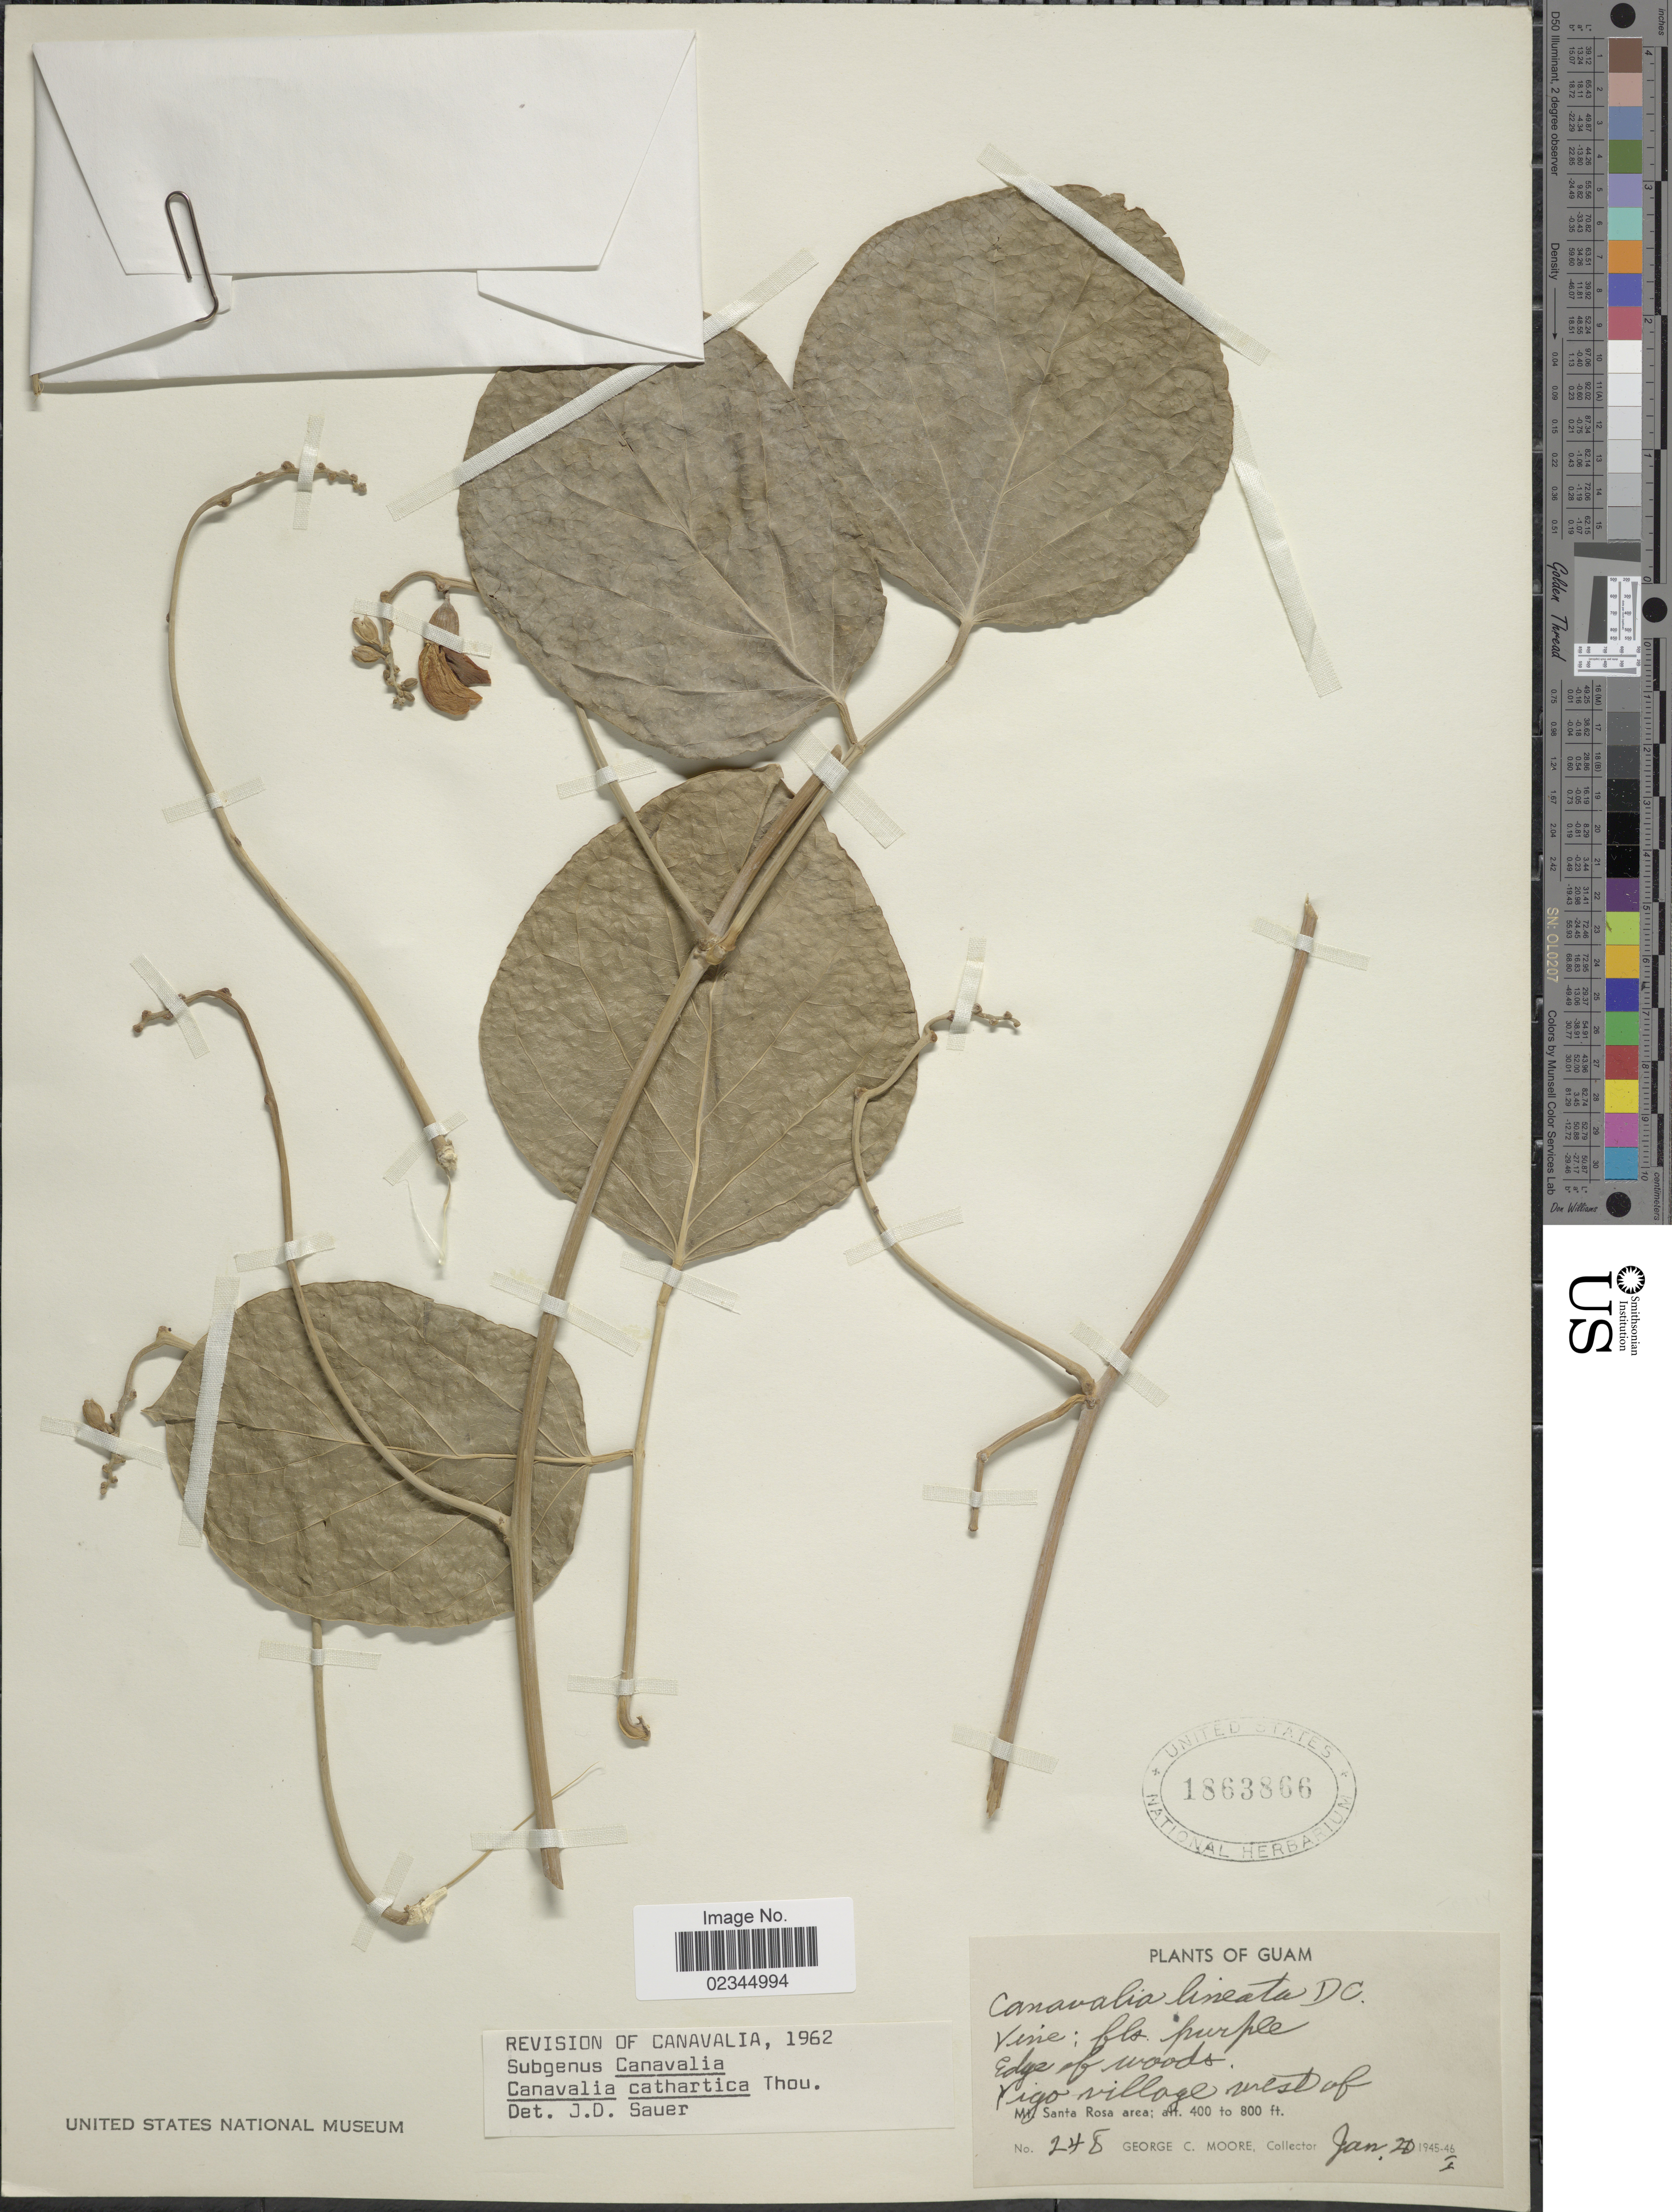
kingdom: Plantae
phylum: Tracheophyta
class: Magnoliopsida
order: Fabales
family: Fabaceae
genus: Canavalia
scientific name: Canavalia cathartica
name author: Thouars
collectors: G. C. Moore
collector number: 248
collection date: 1946-01-20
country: Guam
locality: Vigo village west of Mt. Santa Rosa area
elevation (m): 122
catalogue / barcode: US 1863866